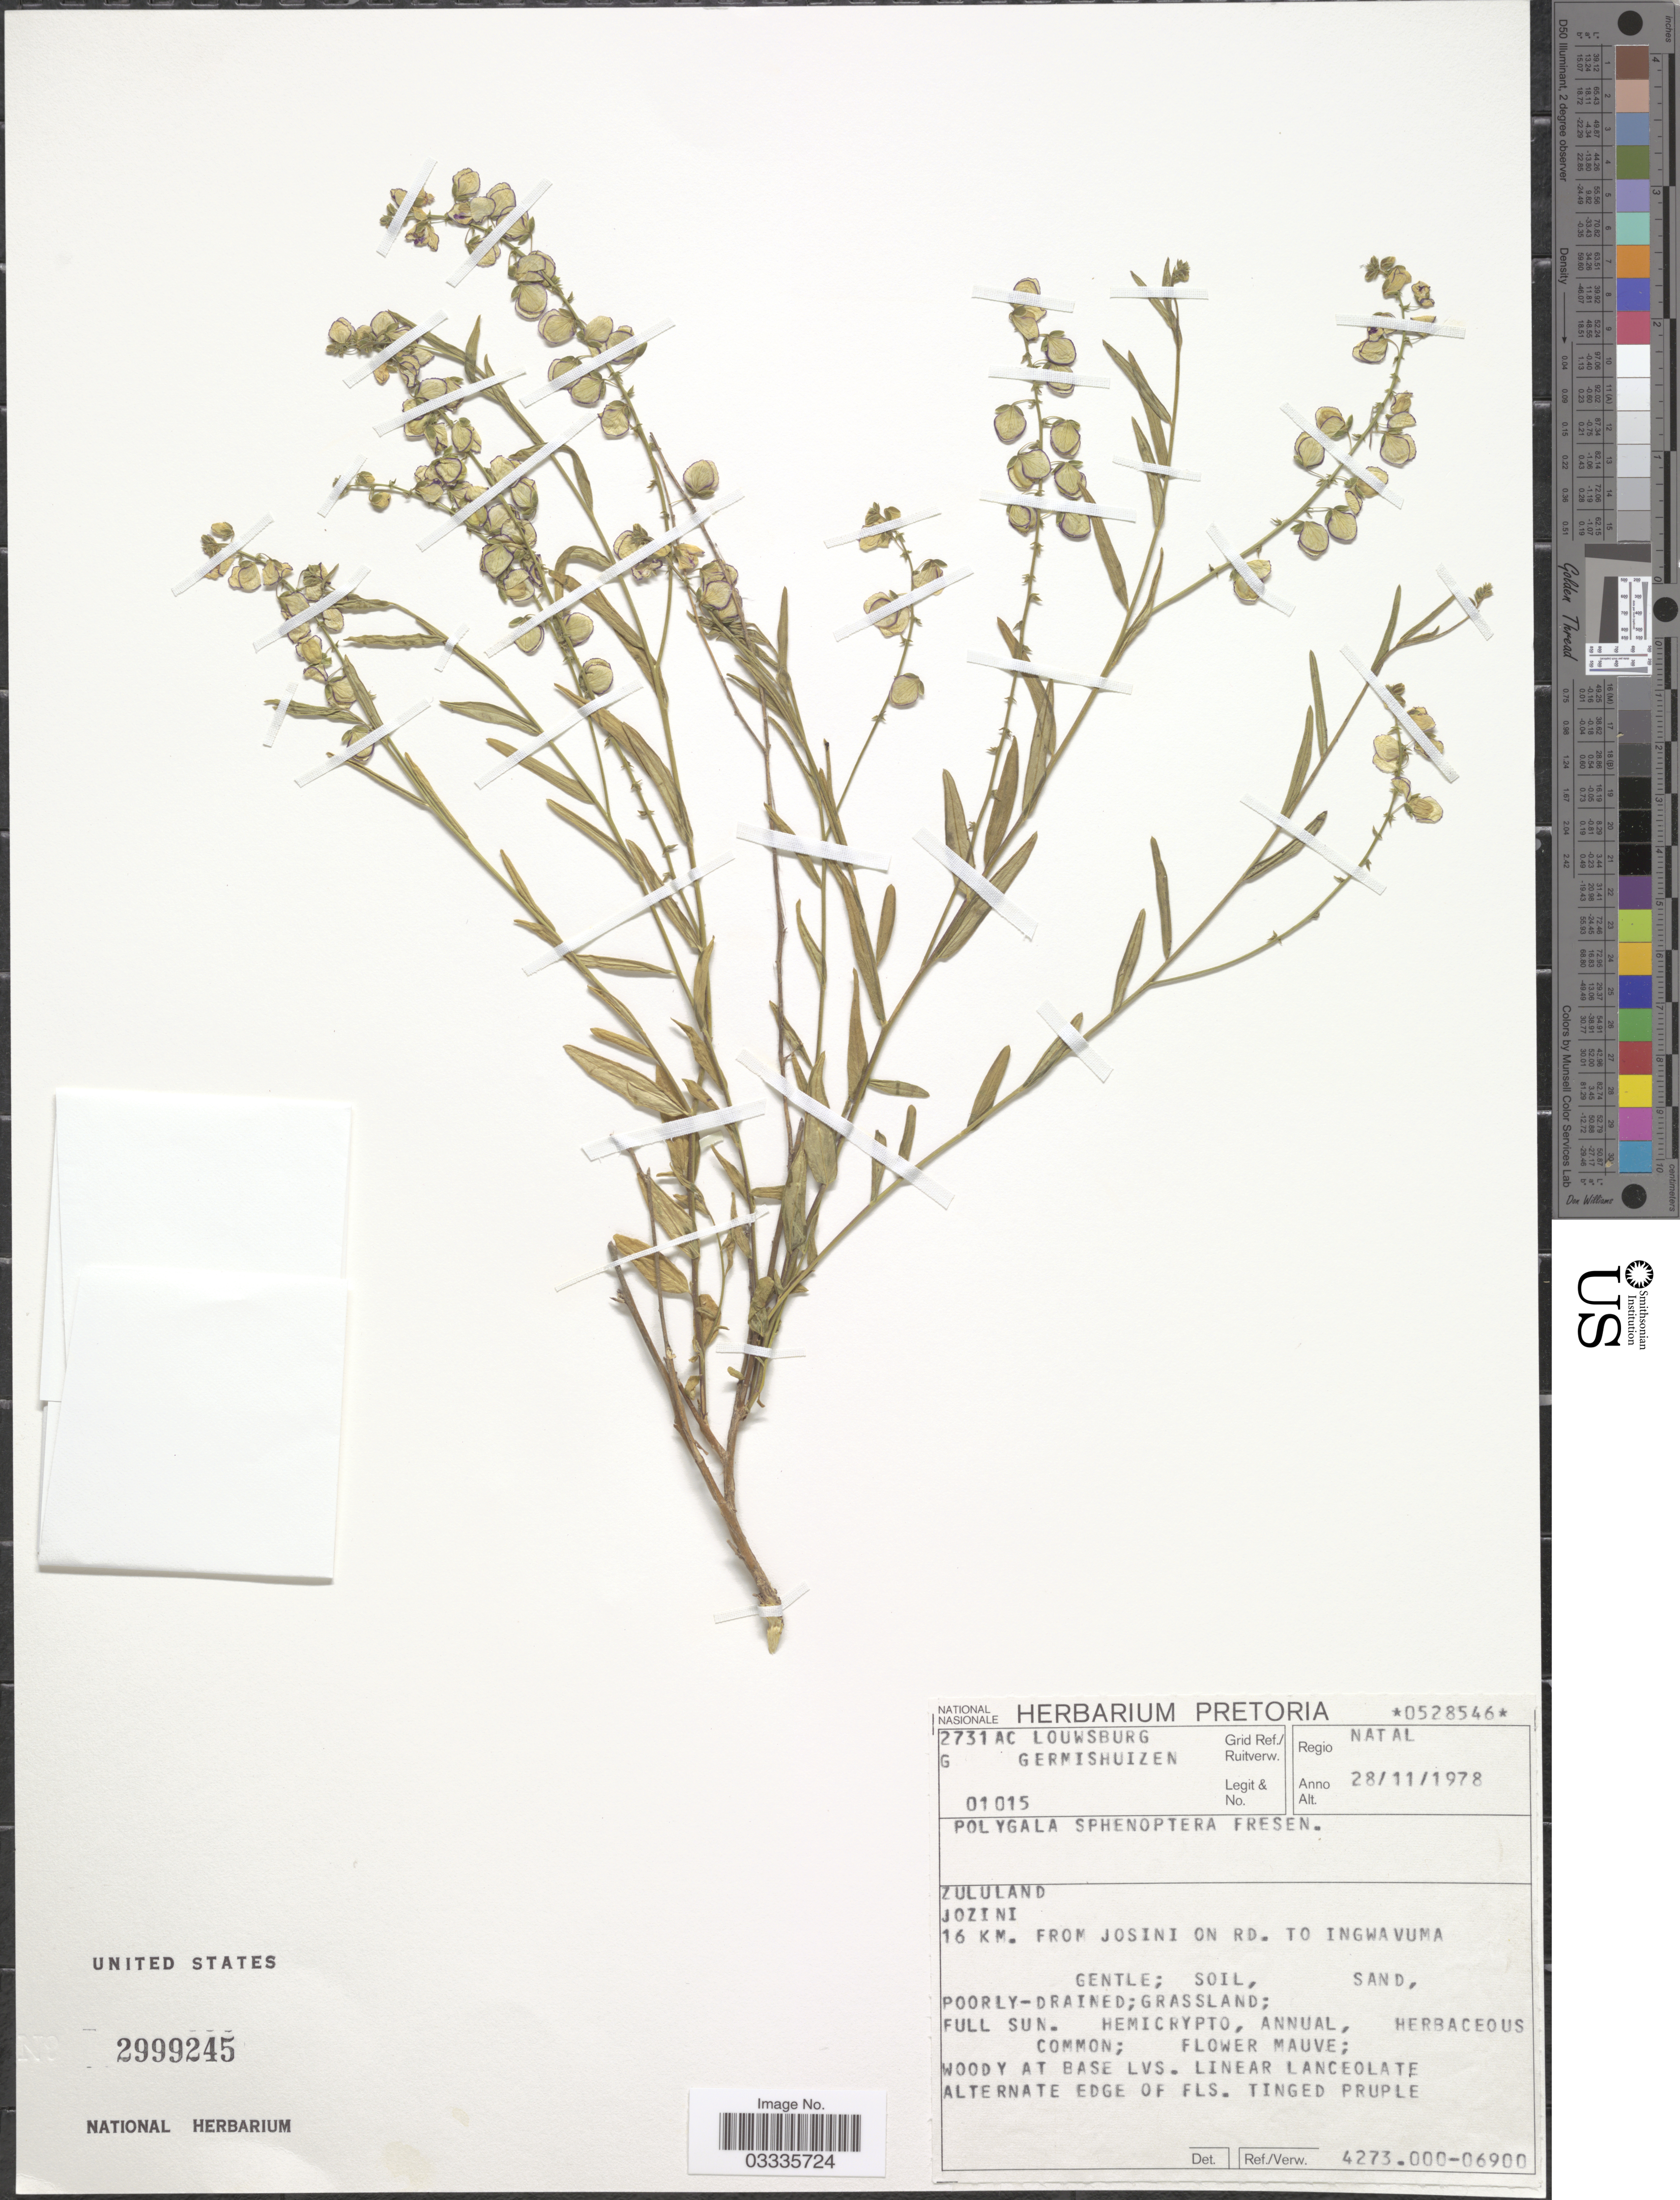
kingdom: Plantae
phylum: Tracheophyta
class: Magnoliopsida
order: Fabales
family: Polygalaceae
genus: Polygala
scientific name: Polygala sphenoptera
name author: Fresen.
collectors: G. Germishuizen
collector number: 01015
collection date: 1978-11-28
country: South Africa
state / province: KwaZulu-Natal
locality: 2731 AC Louwsberg Grid Ref./ Ruitverw. Regio Natal. Zululand. Jozini 16 km. from Josini on rd. to Ingwavuma.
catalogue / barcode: US 2999245